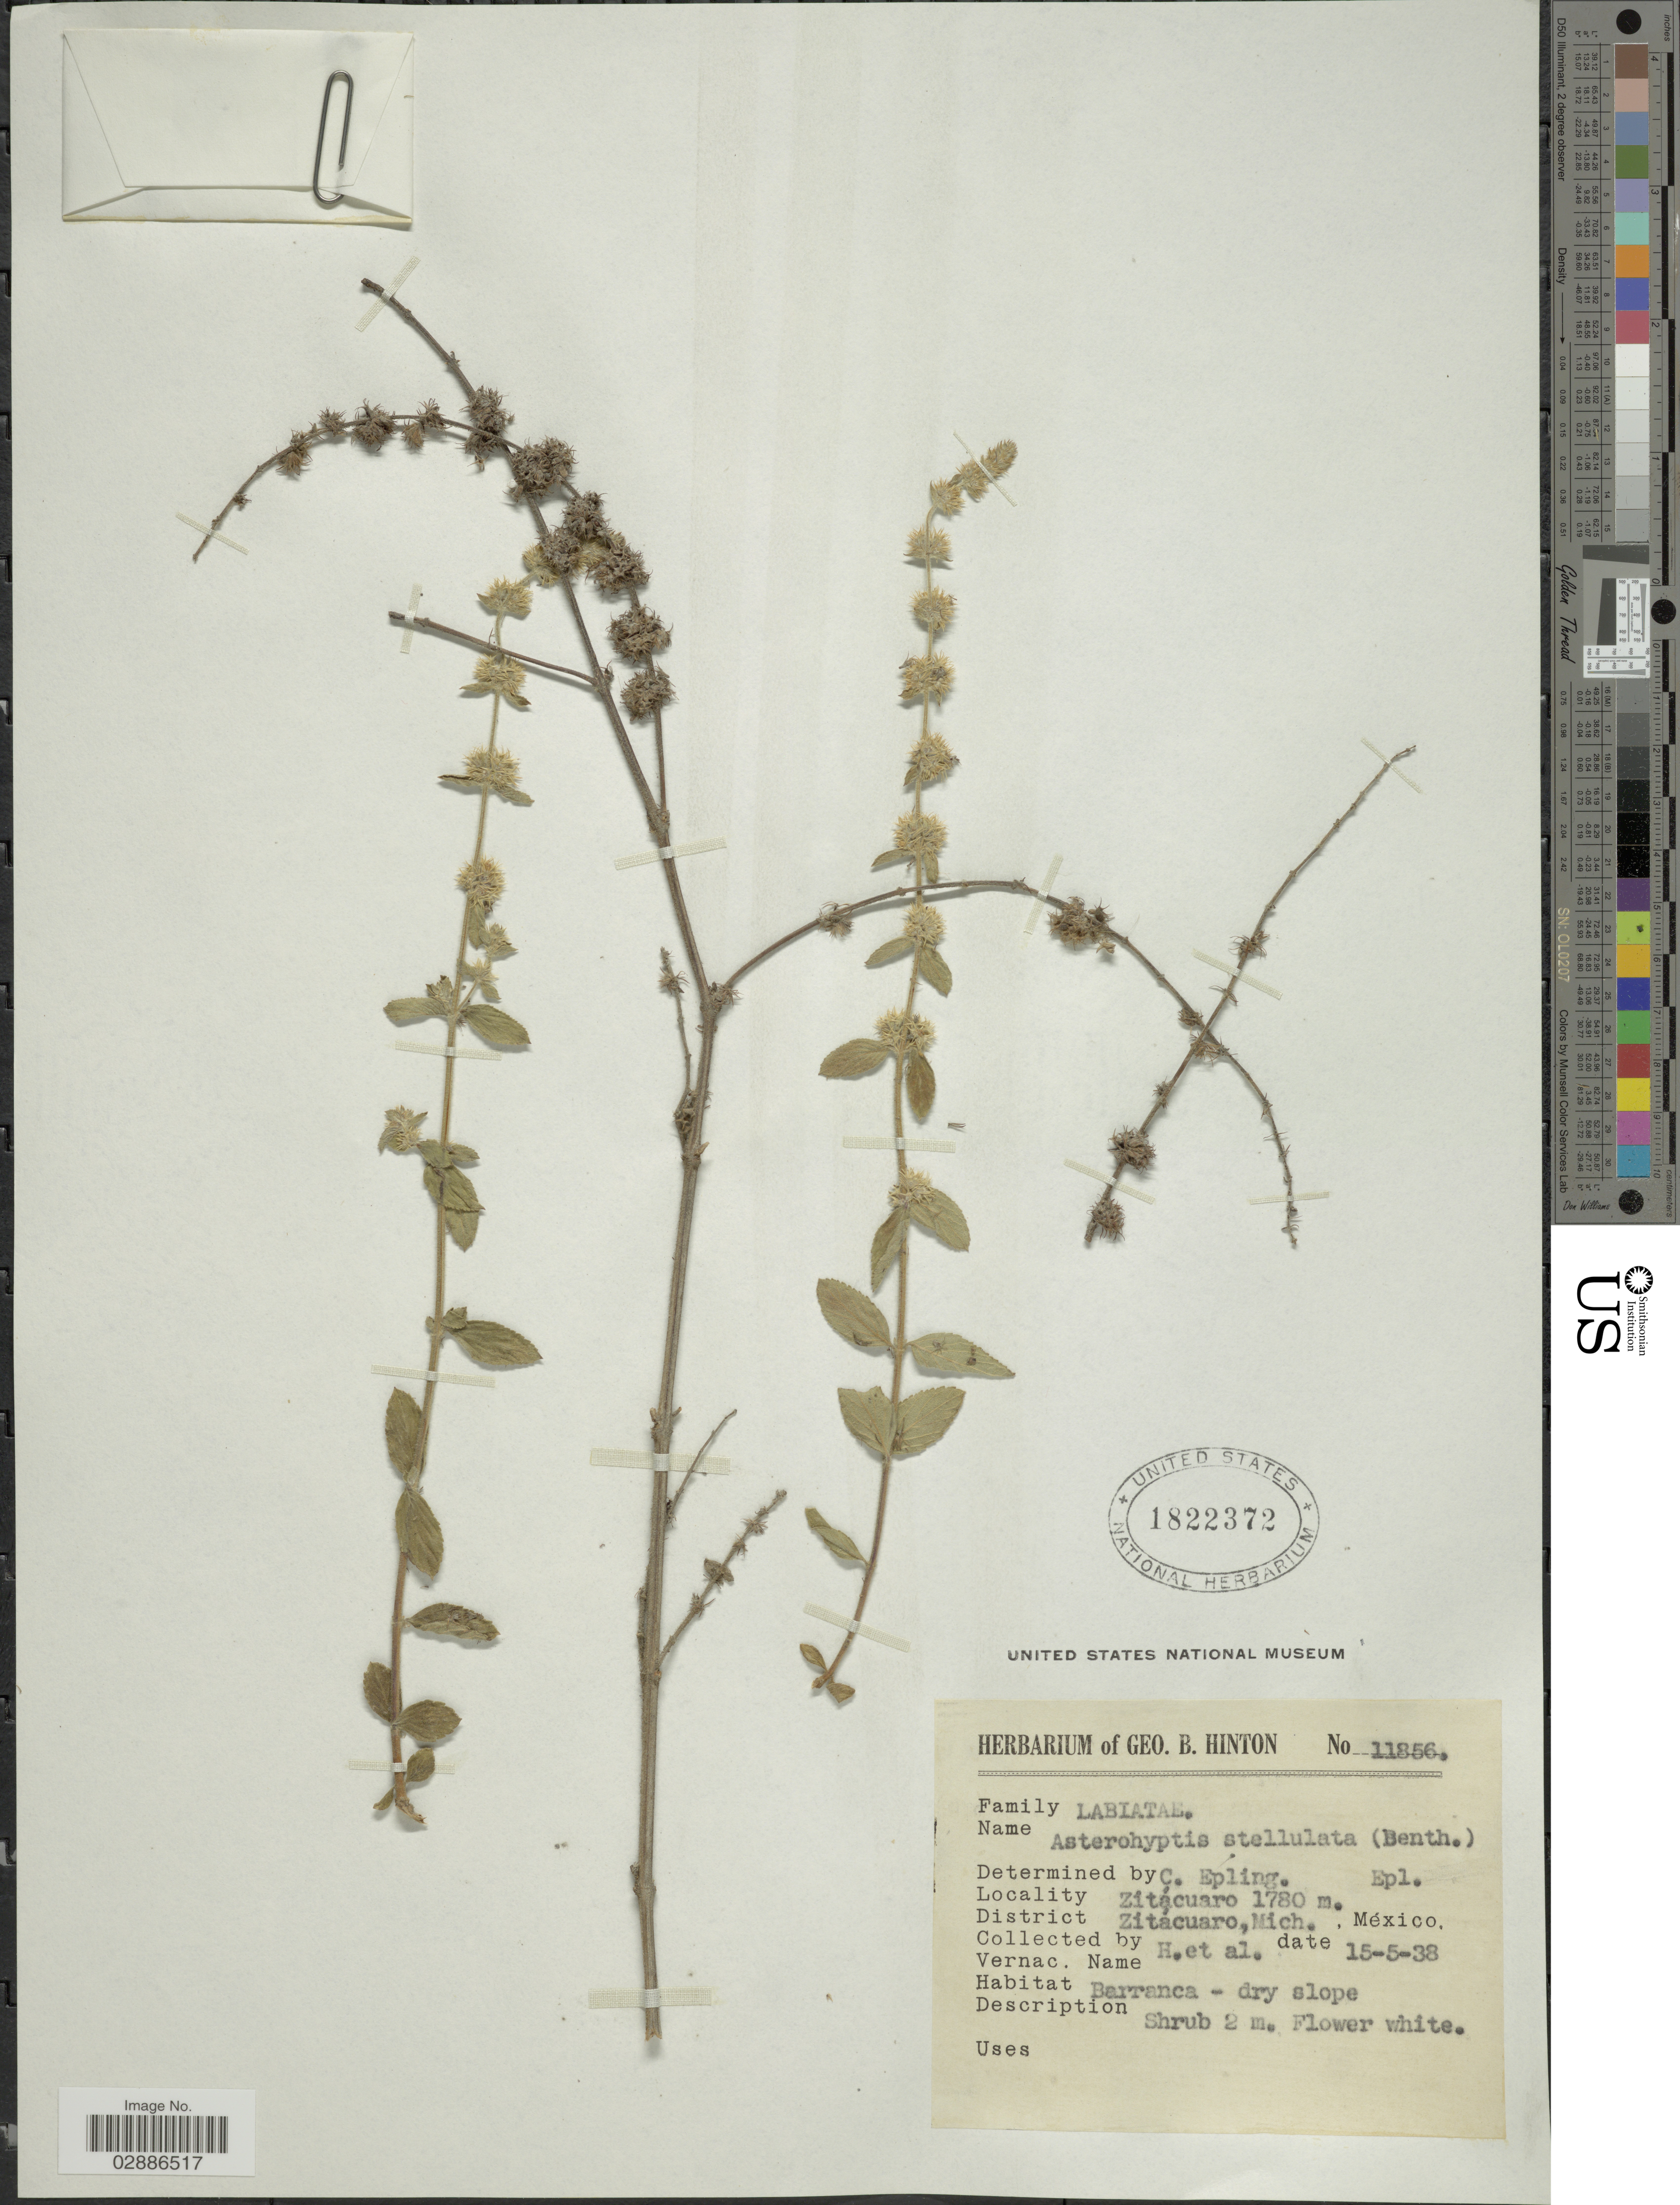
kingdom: Plantae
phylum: Tracheophyta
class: Magnoliopsida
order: Lamiales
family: Lamiaceae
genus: Asterohyptis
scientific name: Asterohyptis stellulata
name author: (Benth.) Epling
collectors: G. B. Hinton & et al.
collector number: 11856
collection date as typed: Transcribed d/m/y: 15/5/38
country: Mexico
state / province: Michoacán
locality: Zitácuaro, District Zitácuaro, Mich., México.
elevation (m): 1780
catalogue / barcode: US 1822372